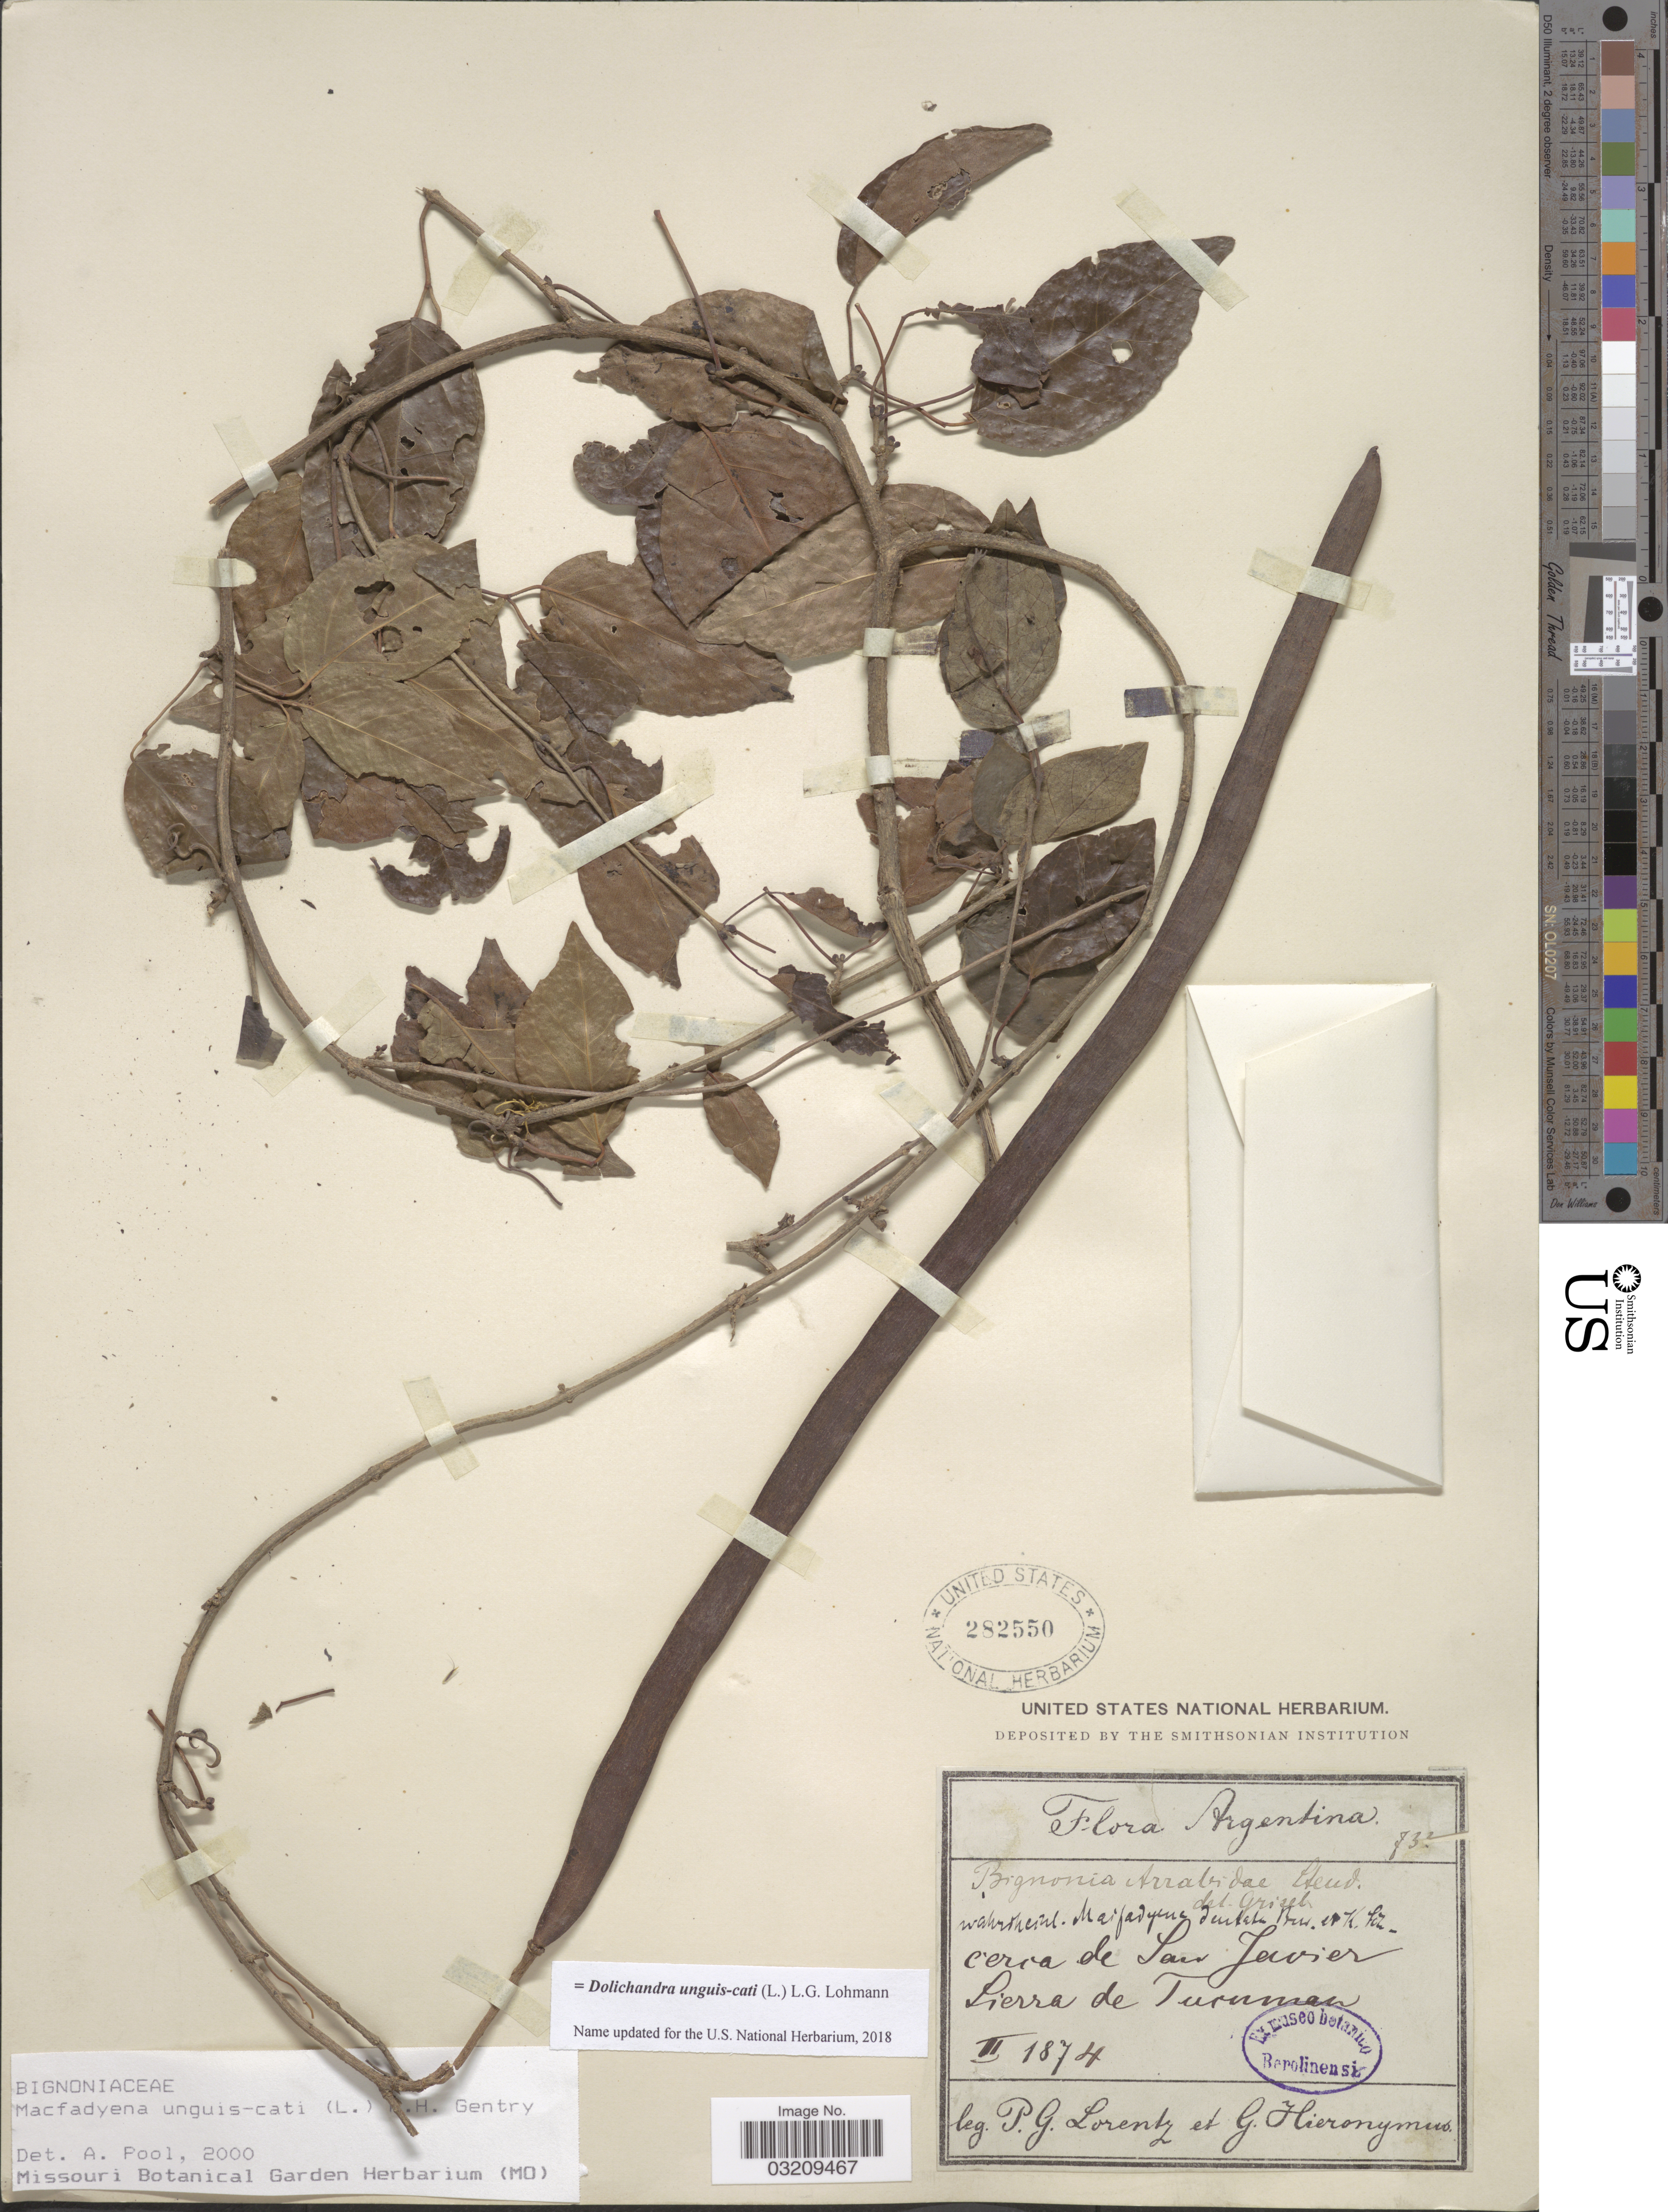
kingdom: Plantae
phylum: Tracheophyta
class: Magnoliopsida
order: Lamiales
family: Bignoniaceae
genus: Dolichandra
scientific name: Dolichandra unguis-cati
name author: (L.) L.G. Lohmann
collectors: P. G. Lorentz & G. H. Hieronymus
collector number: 731*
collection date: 1874-02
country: Argentina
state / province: Tucuman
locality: Cerca de San Javier. Sierra de Tucuman.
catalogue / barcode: US 282550